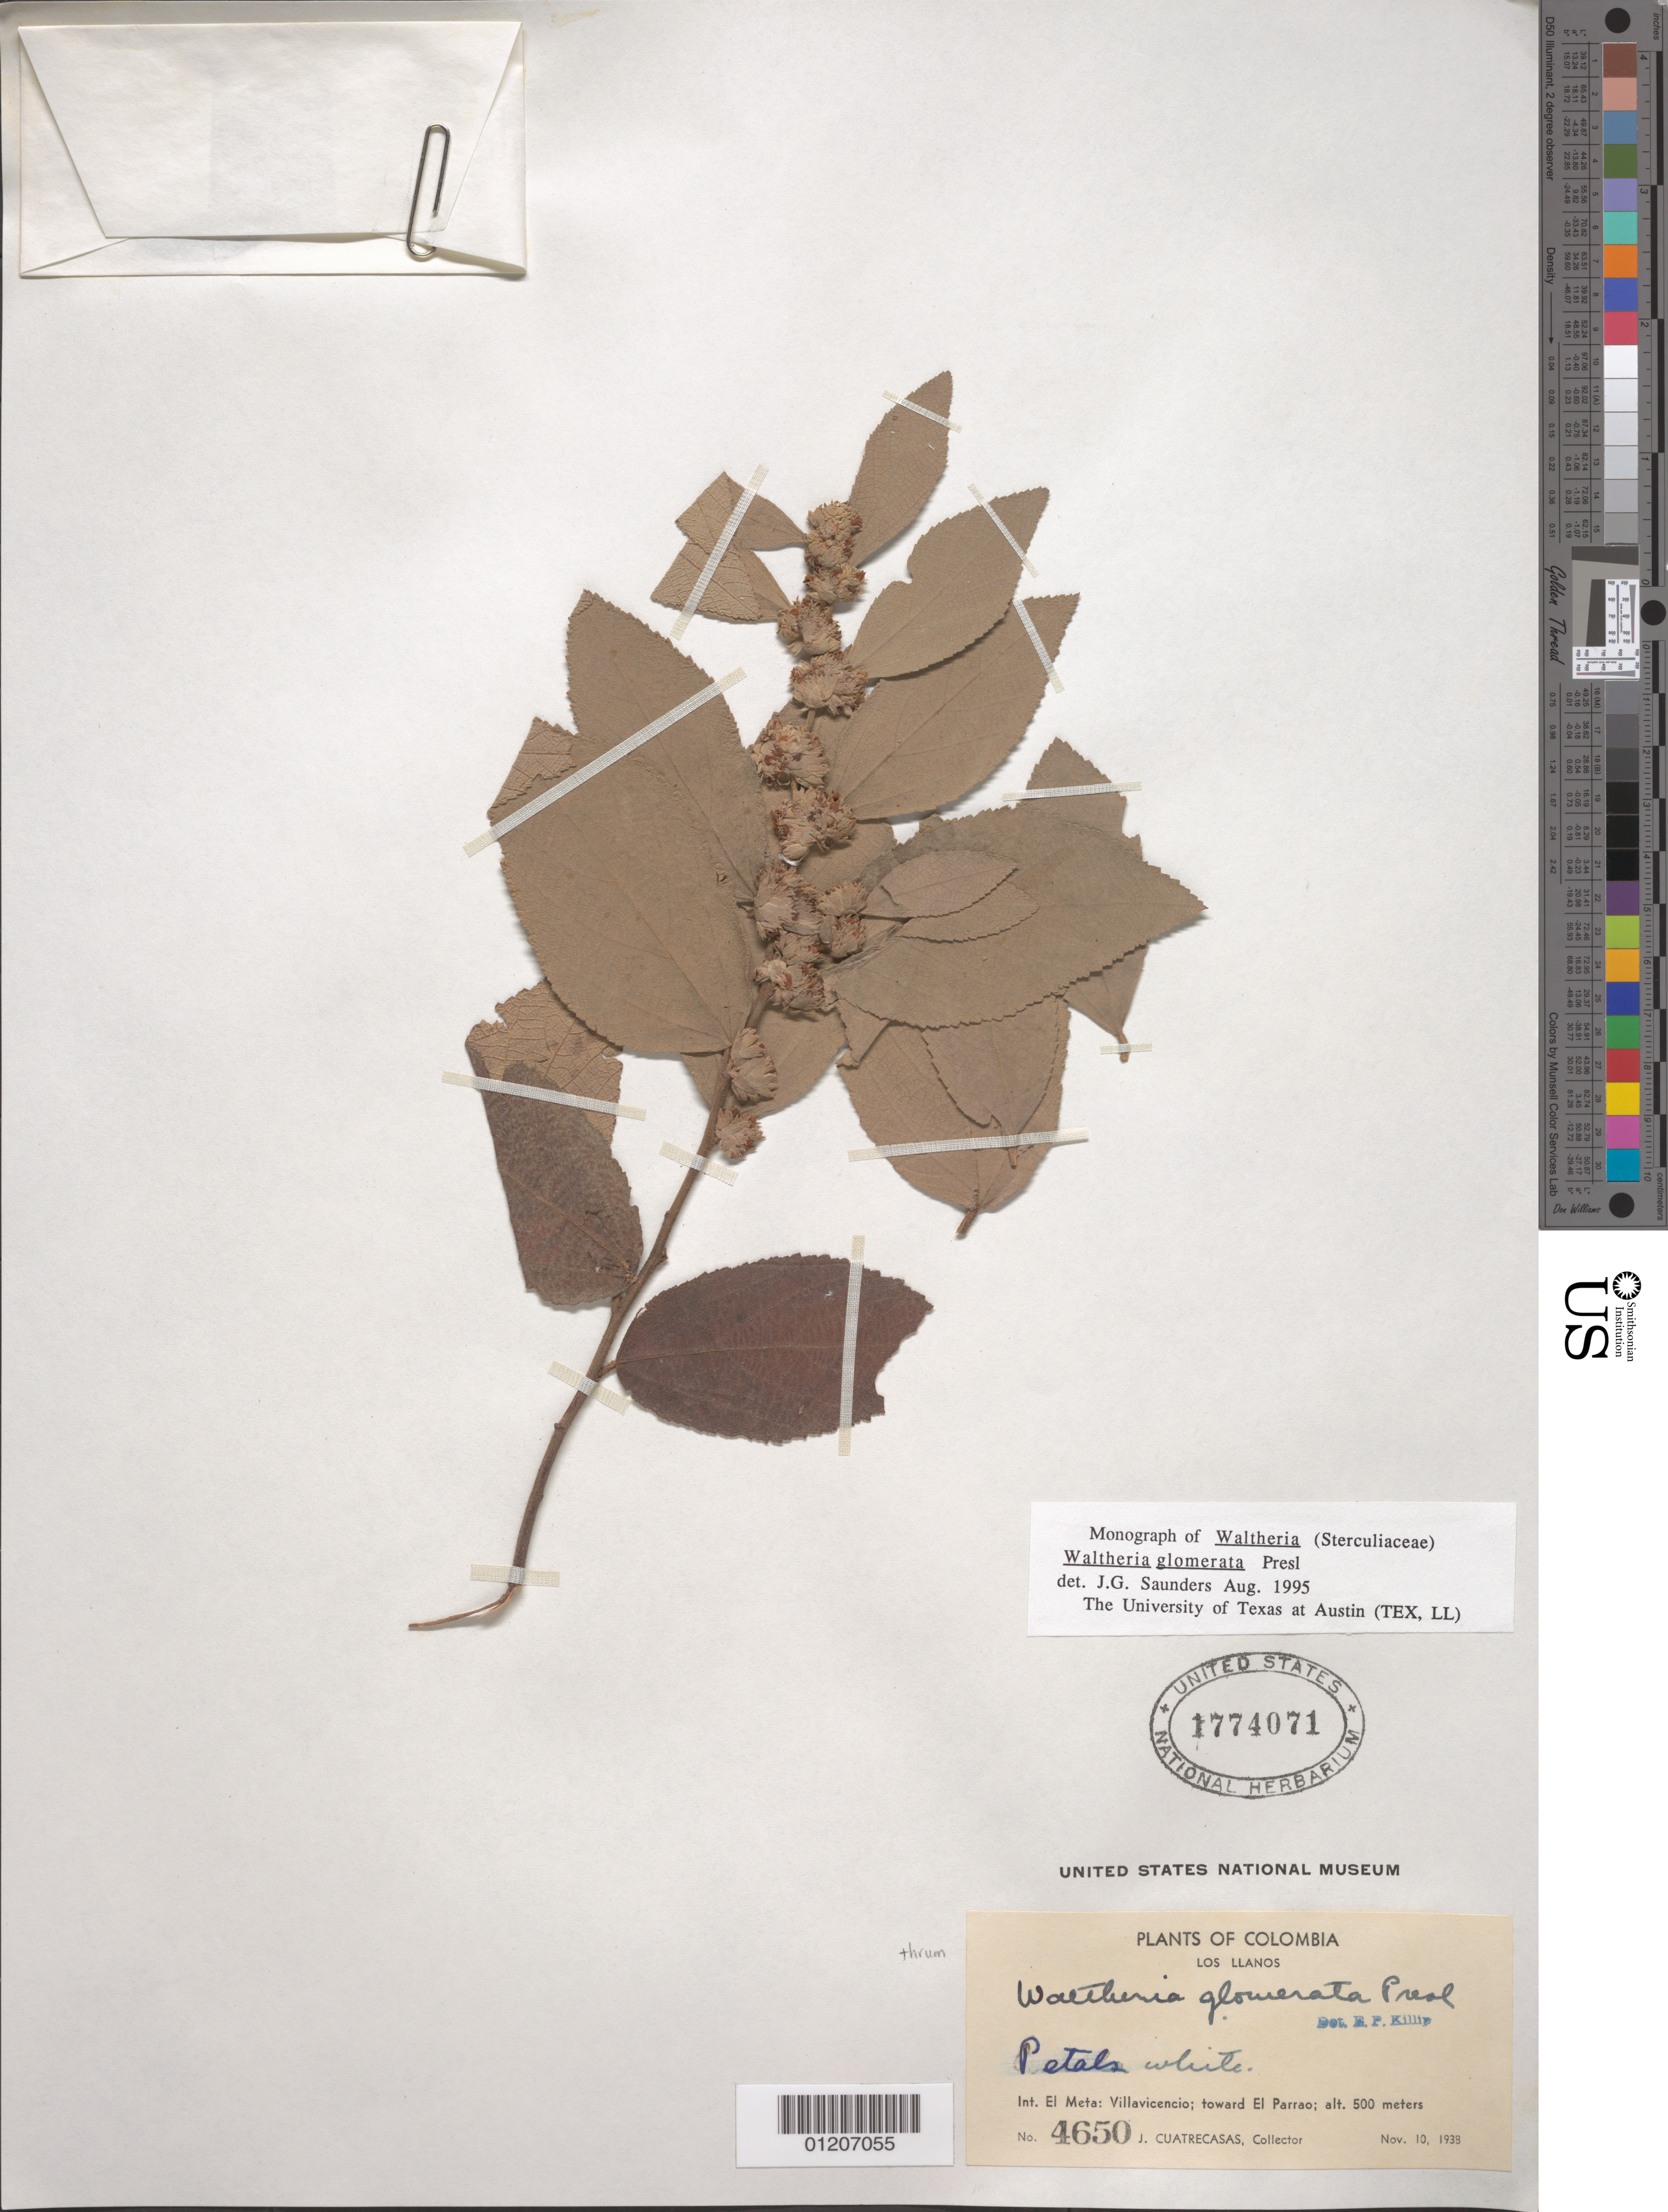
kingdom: Plantae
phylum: Tracheophyta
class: Magnoliopsida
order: Malvales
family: Malvaceae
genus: Waltheria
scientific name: Waltheria glomerata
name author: C. Presl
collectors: J. Cuatrecasas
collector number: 4650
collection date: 1938-11-10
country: Colombia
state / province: Meta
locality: Los Llanos. Int. El Meta: Villavicencio; toward El Parrao.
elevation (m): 500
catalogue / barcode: US 1774071